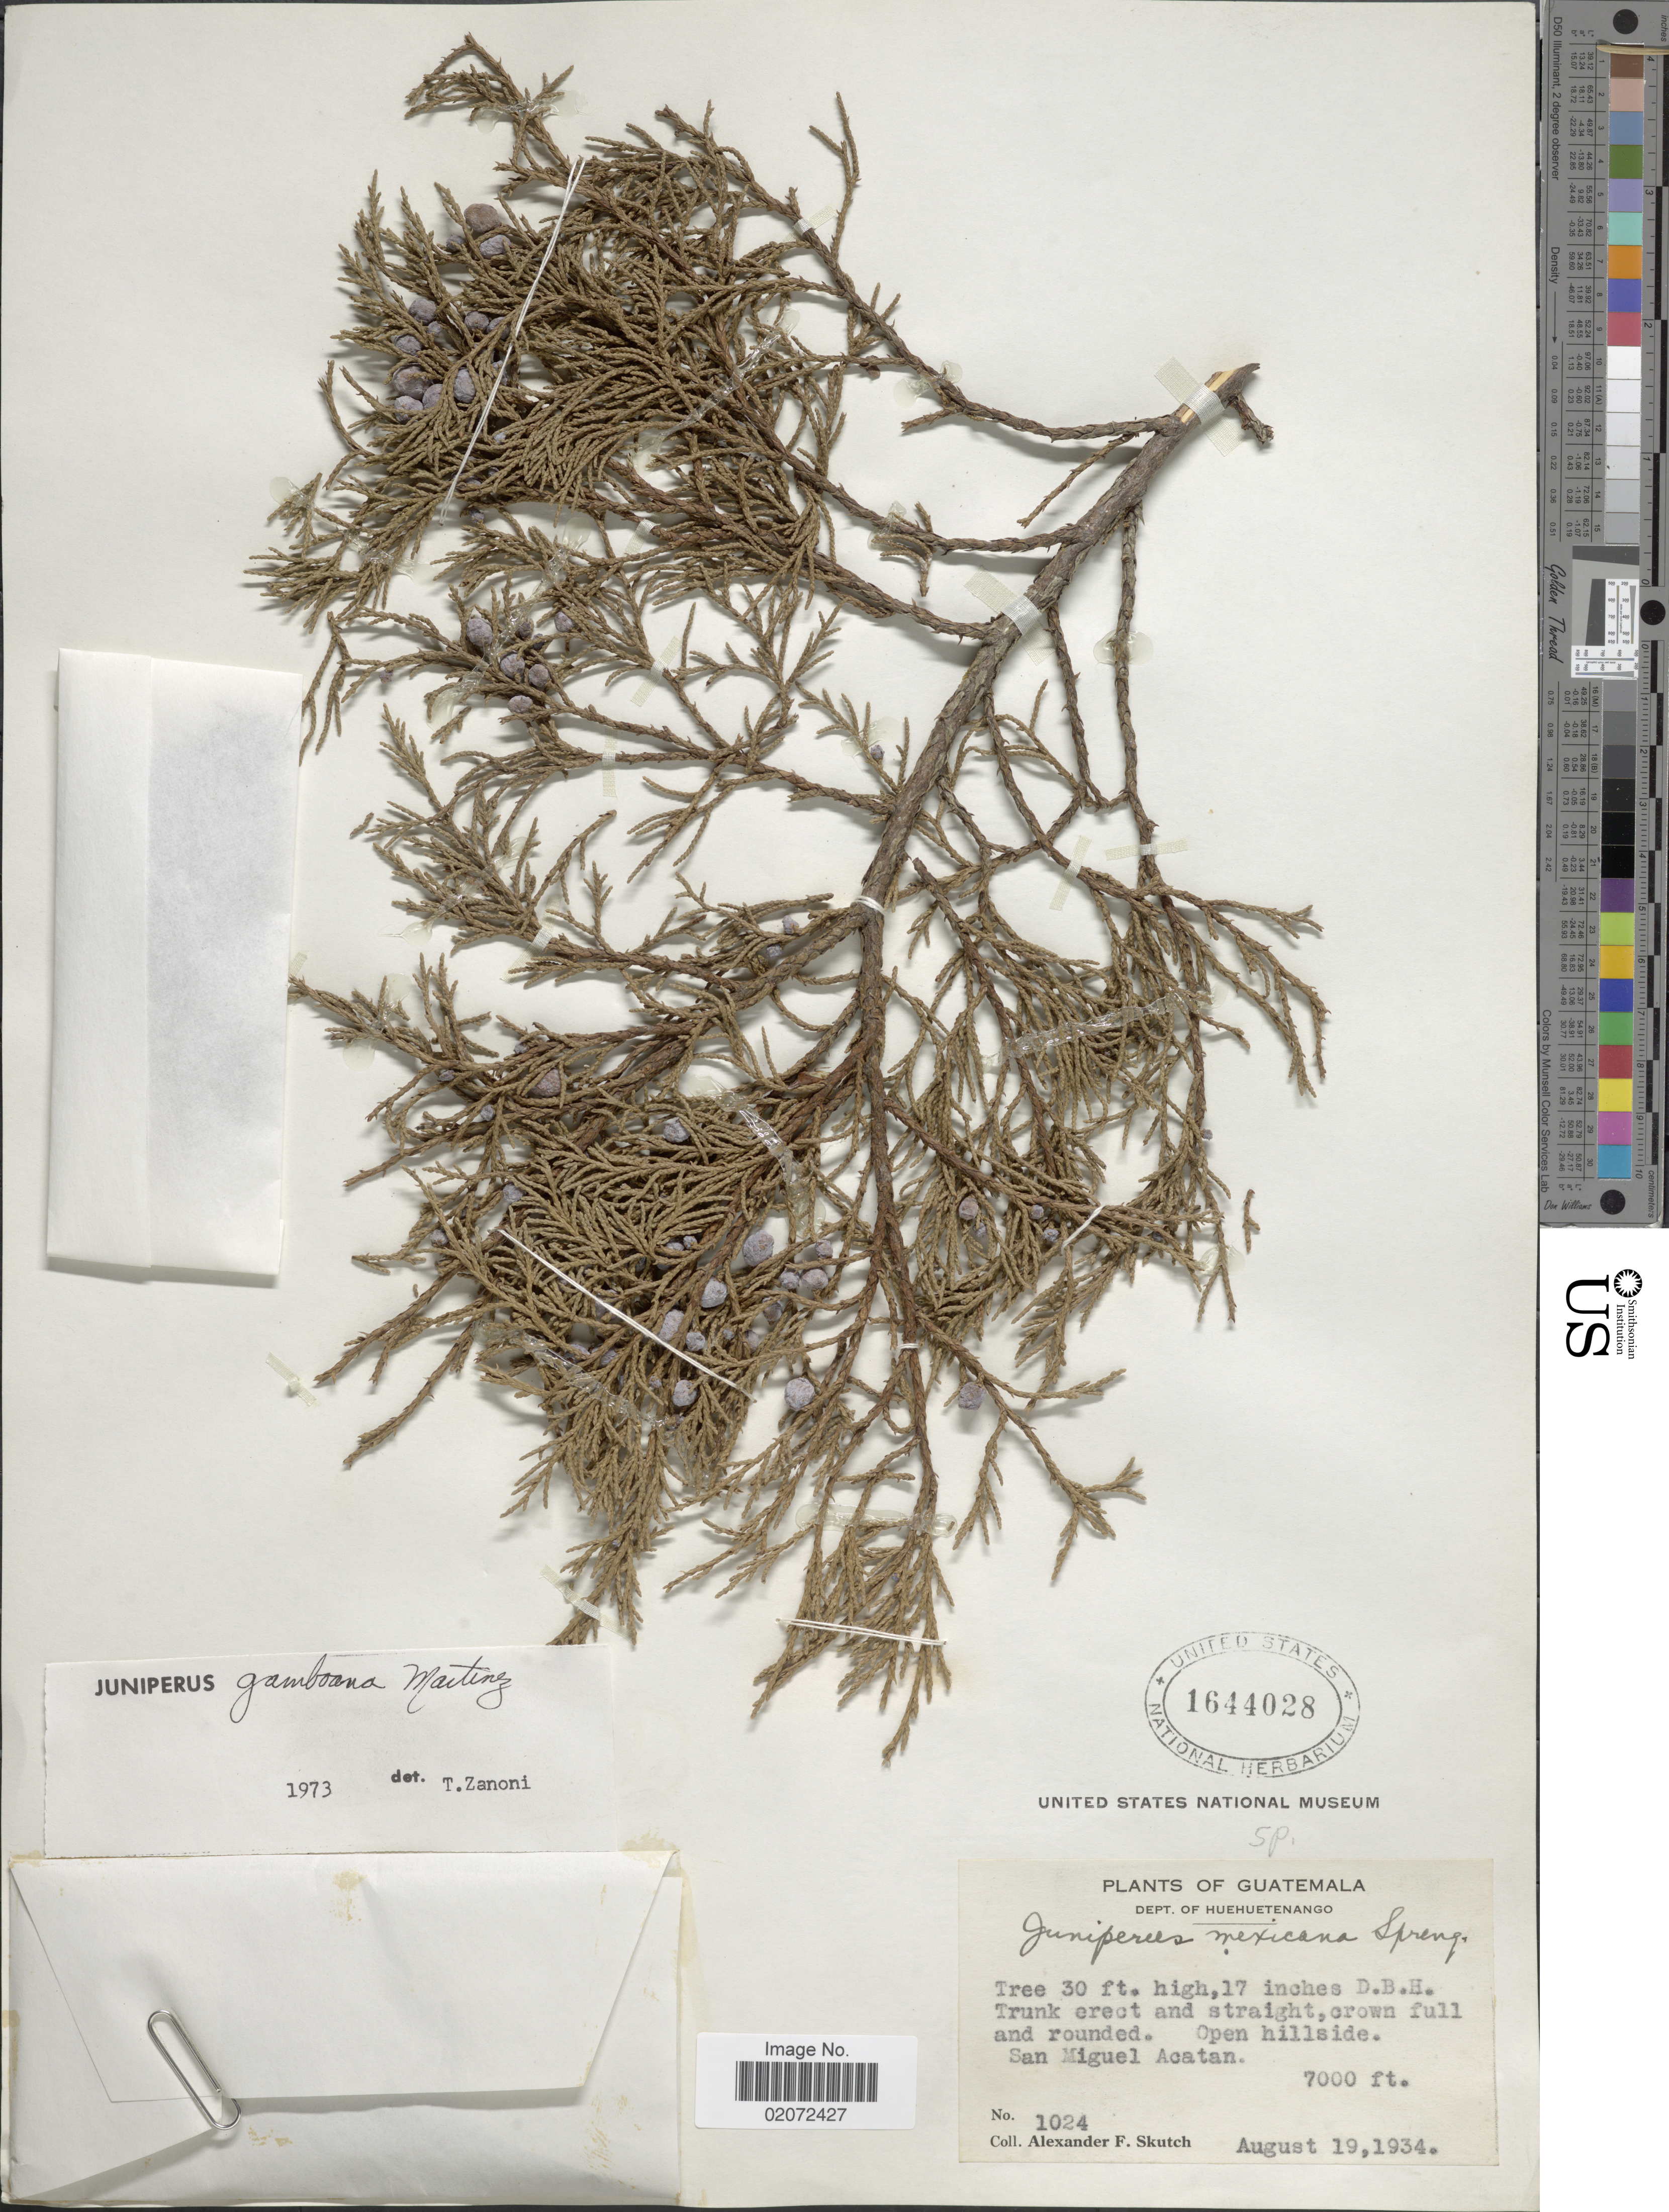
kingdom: Plantae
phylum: Tracheophyta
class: Pinopsida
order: Pinales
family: Cupressaceae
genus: Juniperus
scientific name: Juniperus gamboana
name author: Martínez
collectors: A. F. Skutch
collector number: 1024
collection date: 1934-08-19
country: Guatemala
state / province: Huehuetenango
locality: San Miguel Acatan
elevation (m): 2134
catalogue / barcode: US 1644028